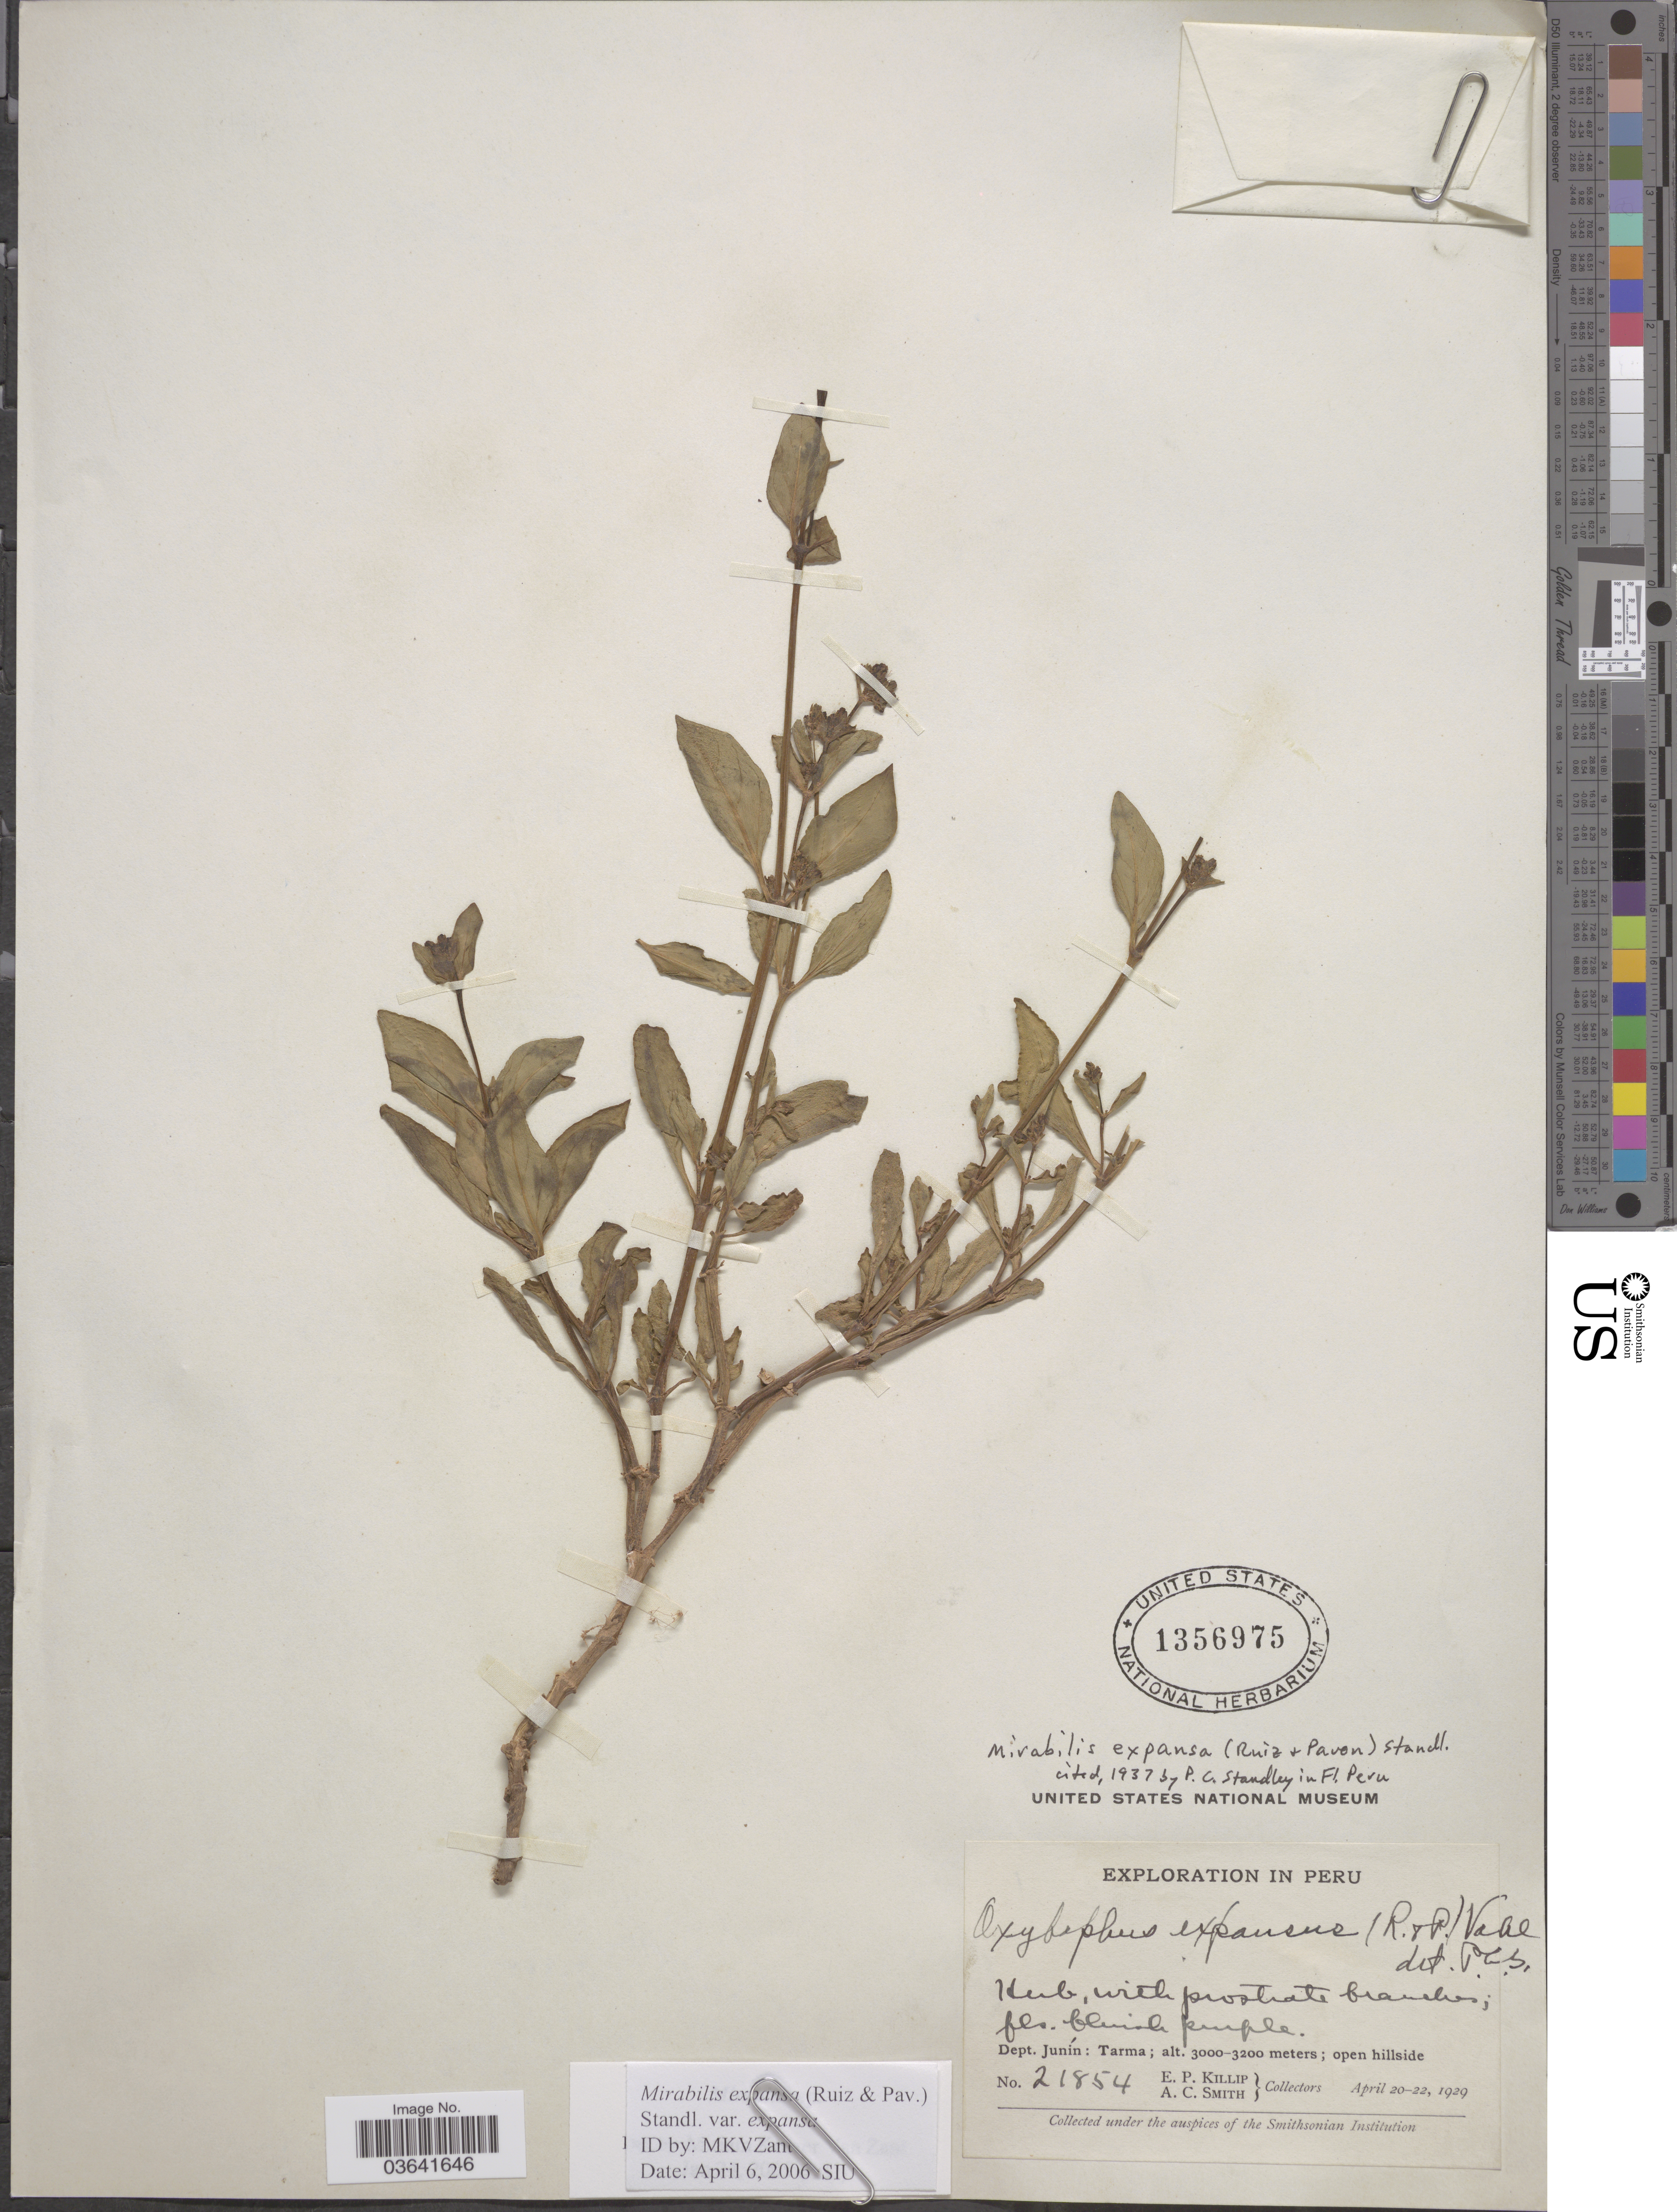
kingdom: Plantae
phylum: Tracheophyta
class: Magnoliopsida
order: Caryophyllales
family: Nyctaginaceae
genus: Mirabilis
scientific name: Mirabilis expansa var. expansa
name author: (Ruiz & Pav.) Standl.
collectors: E. P. Killip & A. C. Smith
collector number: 21854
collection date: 1929-04-20/1929-04-22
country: Peru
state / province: Junín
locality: Dept. Junín: Tarma.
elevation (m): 3000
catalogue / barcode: US 1356975